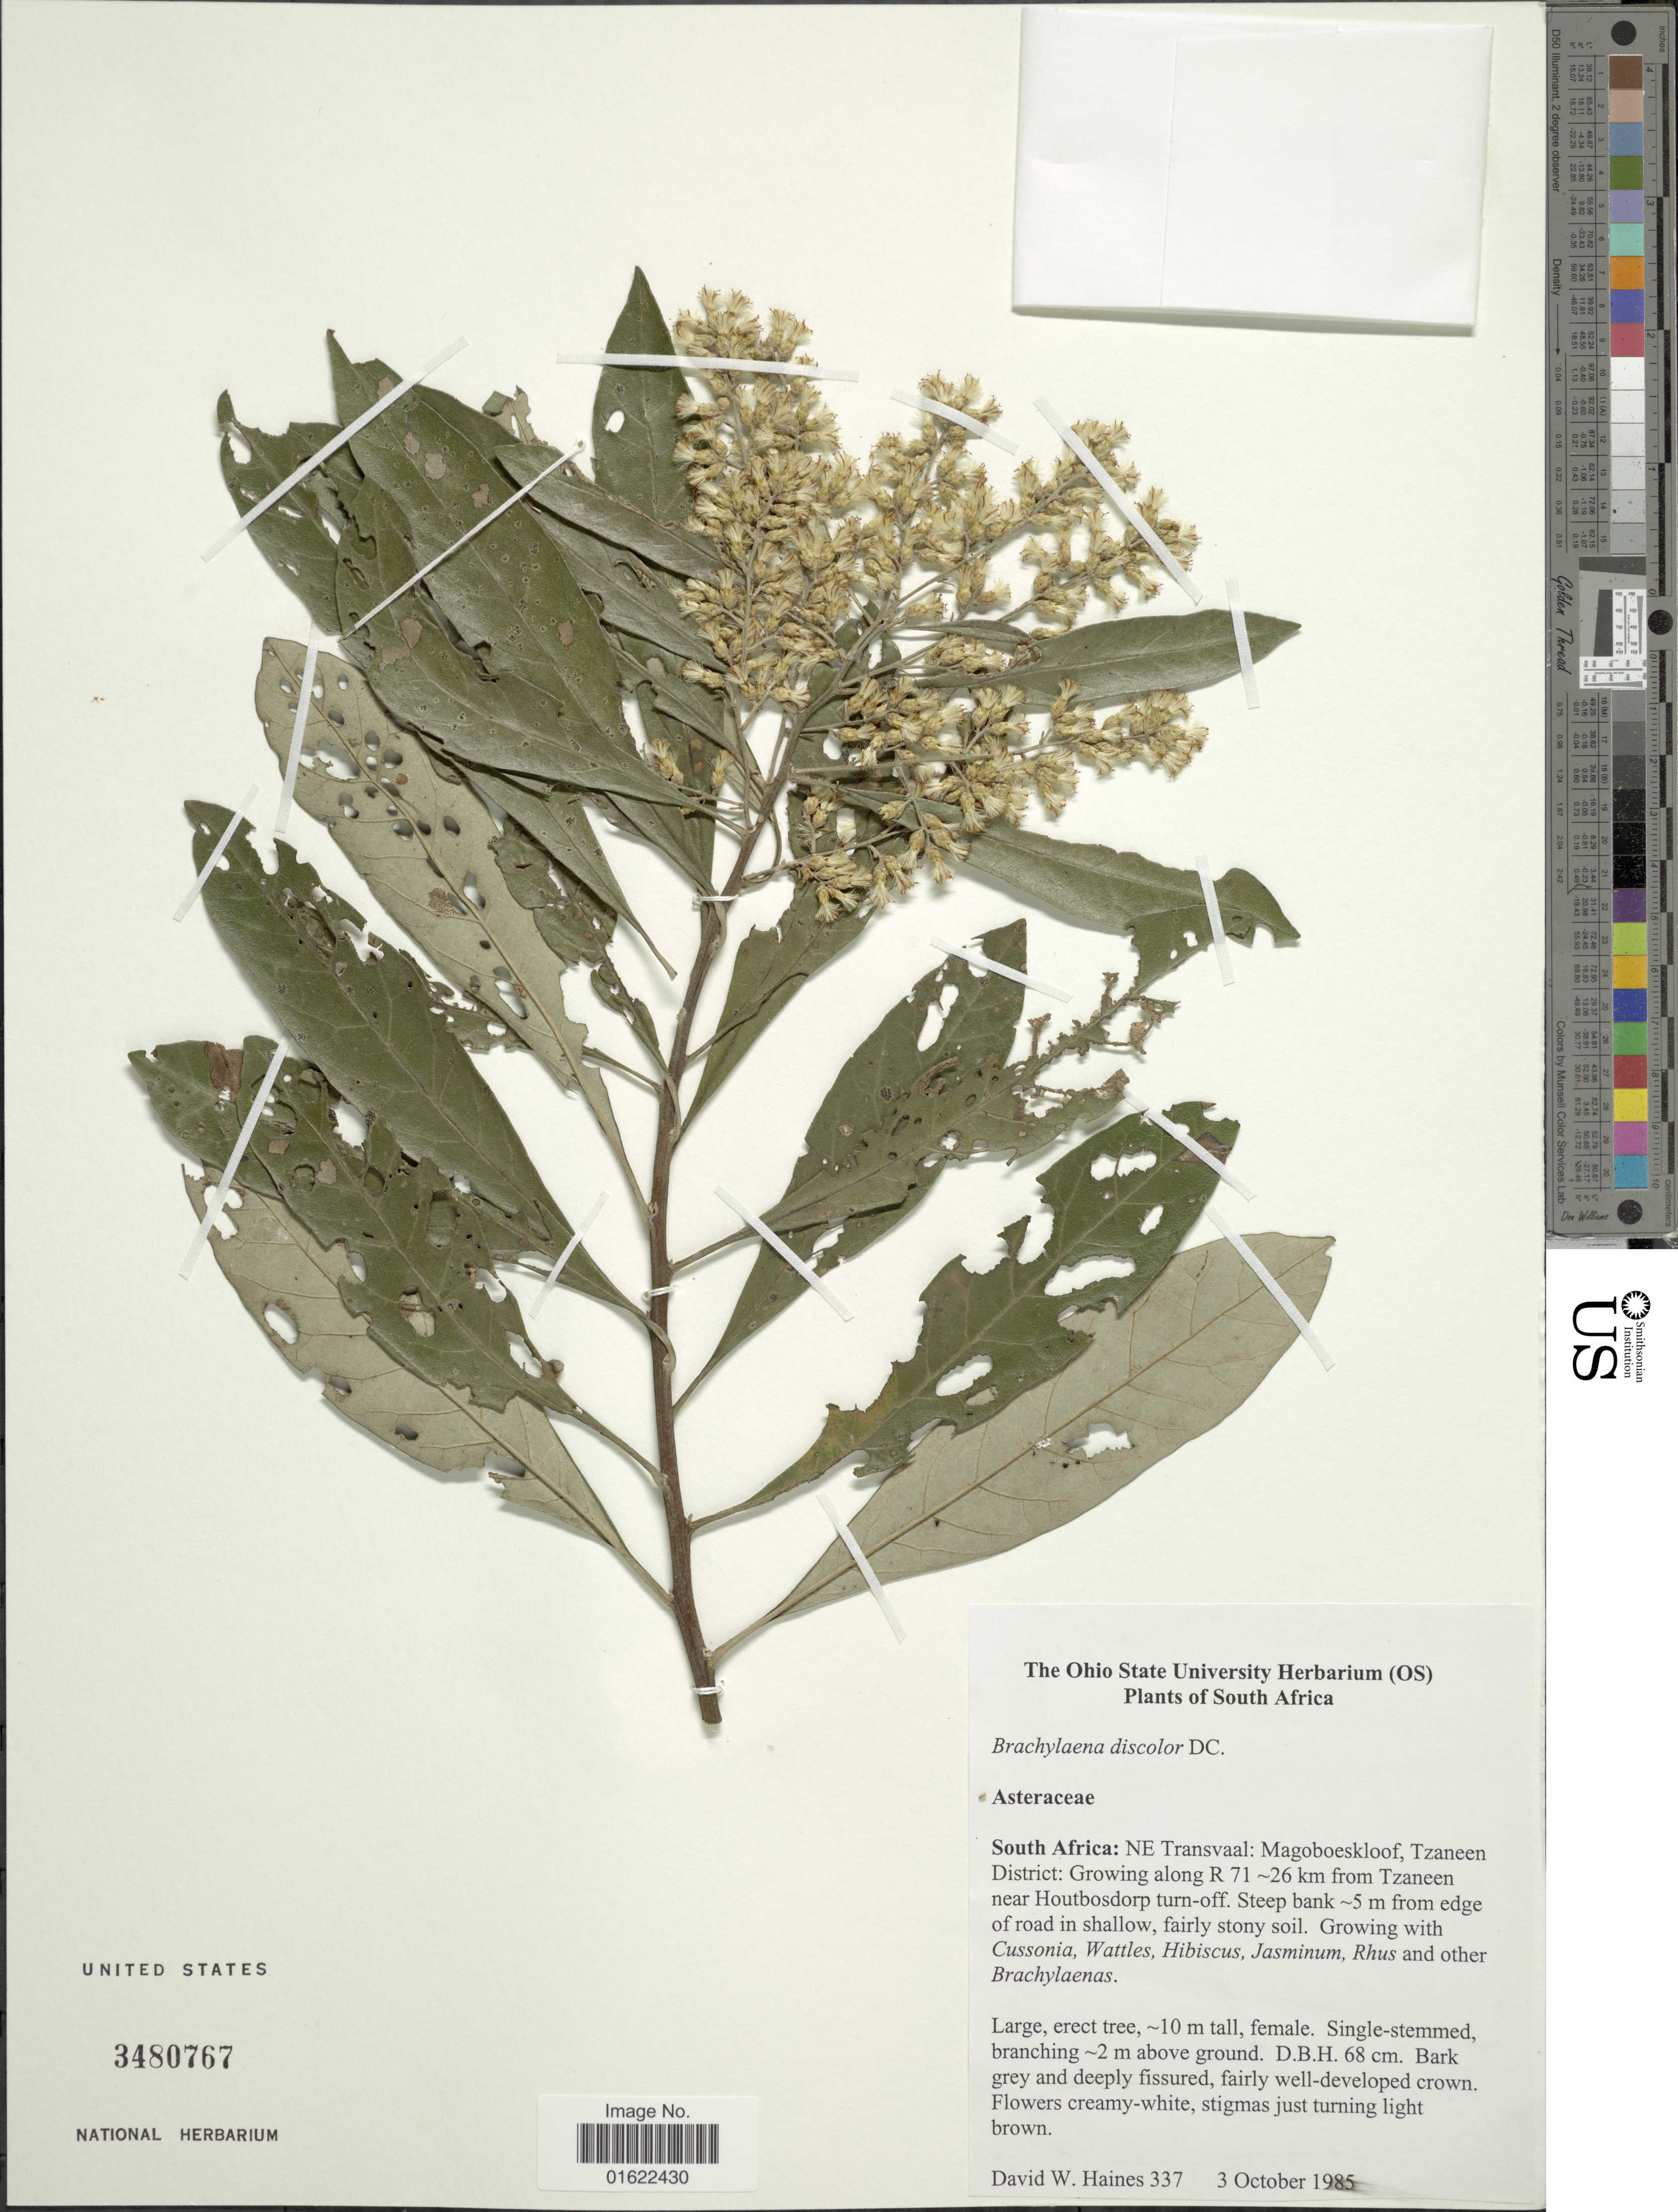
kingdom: Plantae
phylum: Tracheophyta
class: Magnoliopsida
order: Asterales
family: Asteraceae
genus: Brachylaena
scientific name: Brachylaena discolor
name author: DC.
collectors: D. Haines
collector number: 337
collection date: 1985-10-03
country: South Africa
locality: NE Transvaal: Magoboeskloof, Tzaneen District: Growing along R 71, 26 km from Tzaneen near Houtbosdorp turn-off, steep bank 5 m from edge of road in shallow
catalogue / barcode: US 3480767